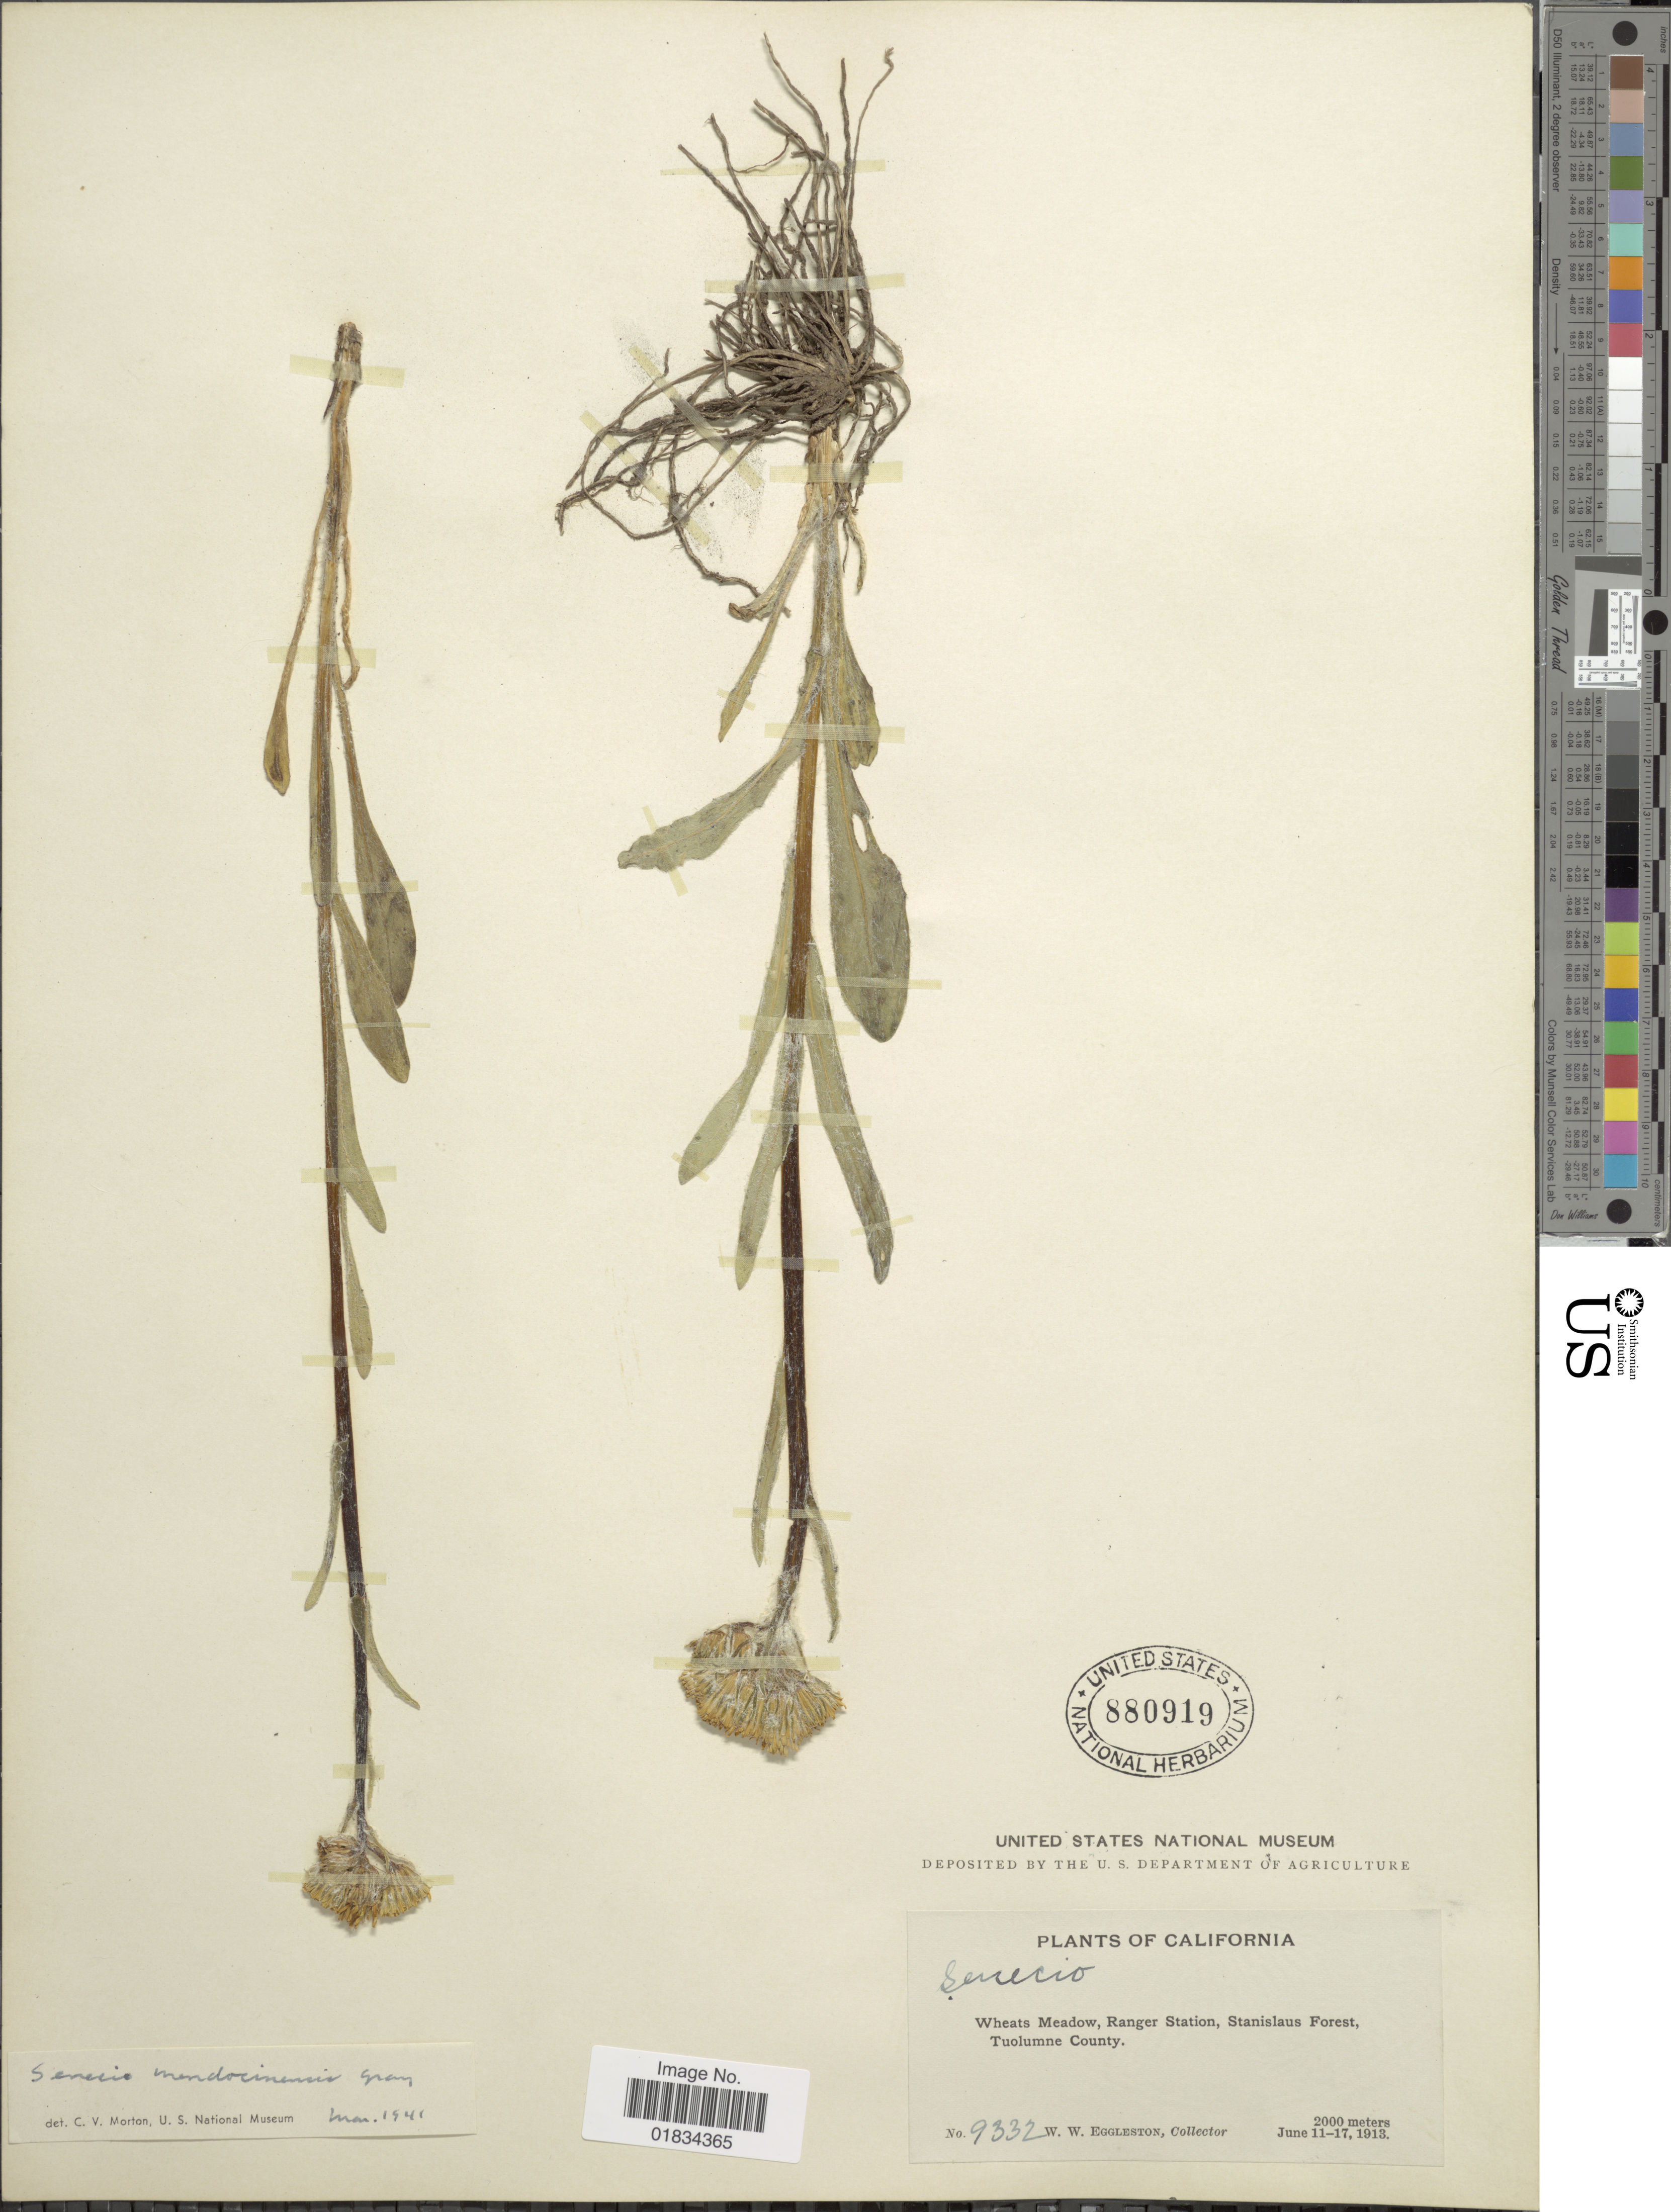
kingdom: Plantae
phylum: Tracheophyta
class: Magnoliopsida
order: Asterales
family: Asteraceae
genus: Senecio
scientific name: Senecio integerrimus var. major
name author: (A. Gray) Cronq.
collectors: W. W. Eggleston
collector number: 9332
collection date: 1913-06-11/1913-06-17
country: United States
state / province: California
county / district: Tuolumne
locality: Wheats Meadow, ranger Station, Stanislaus Forest, Tuolomne County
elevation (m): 2000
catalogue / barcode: US 880919